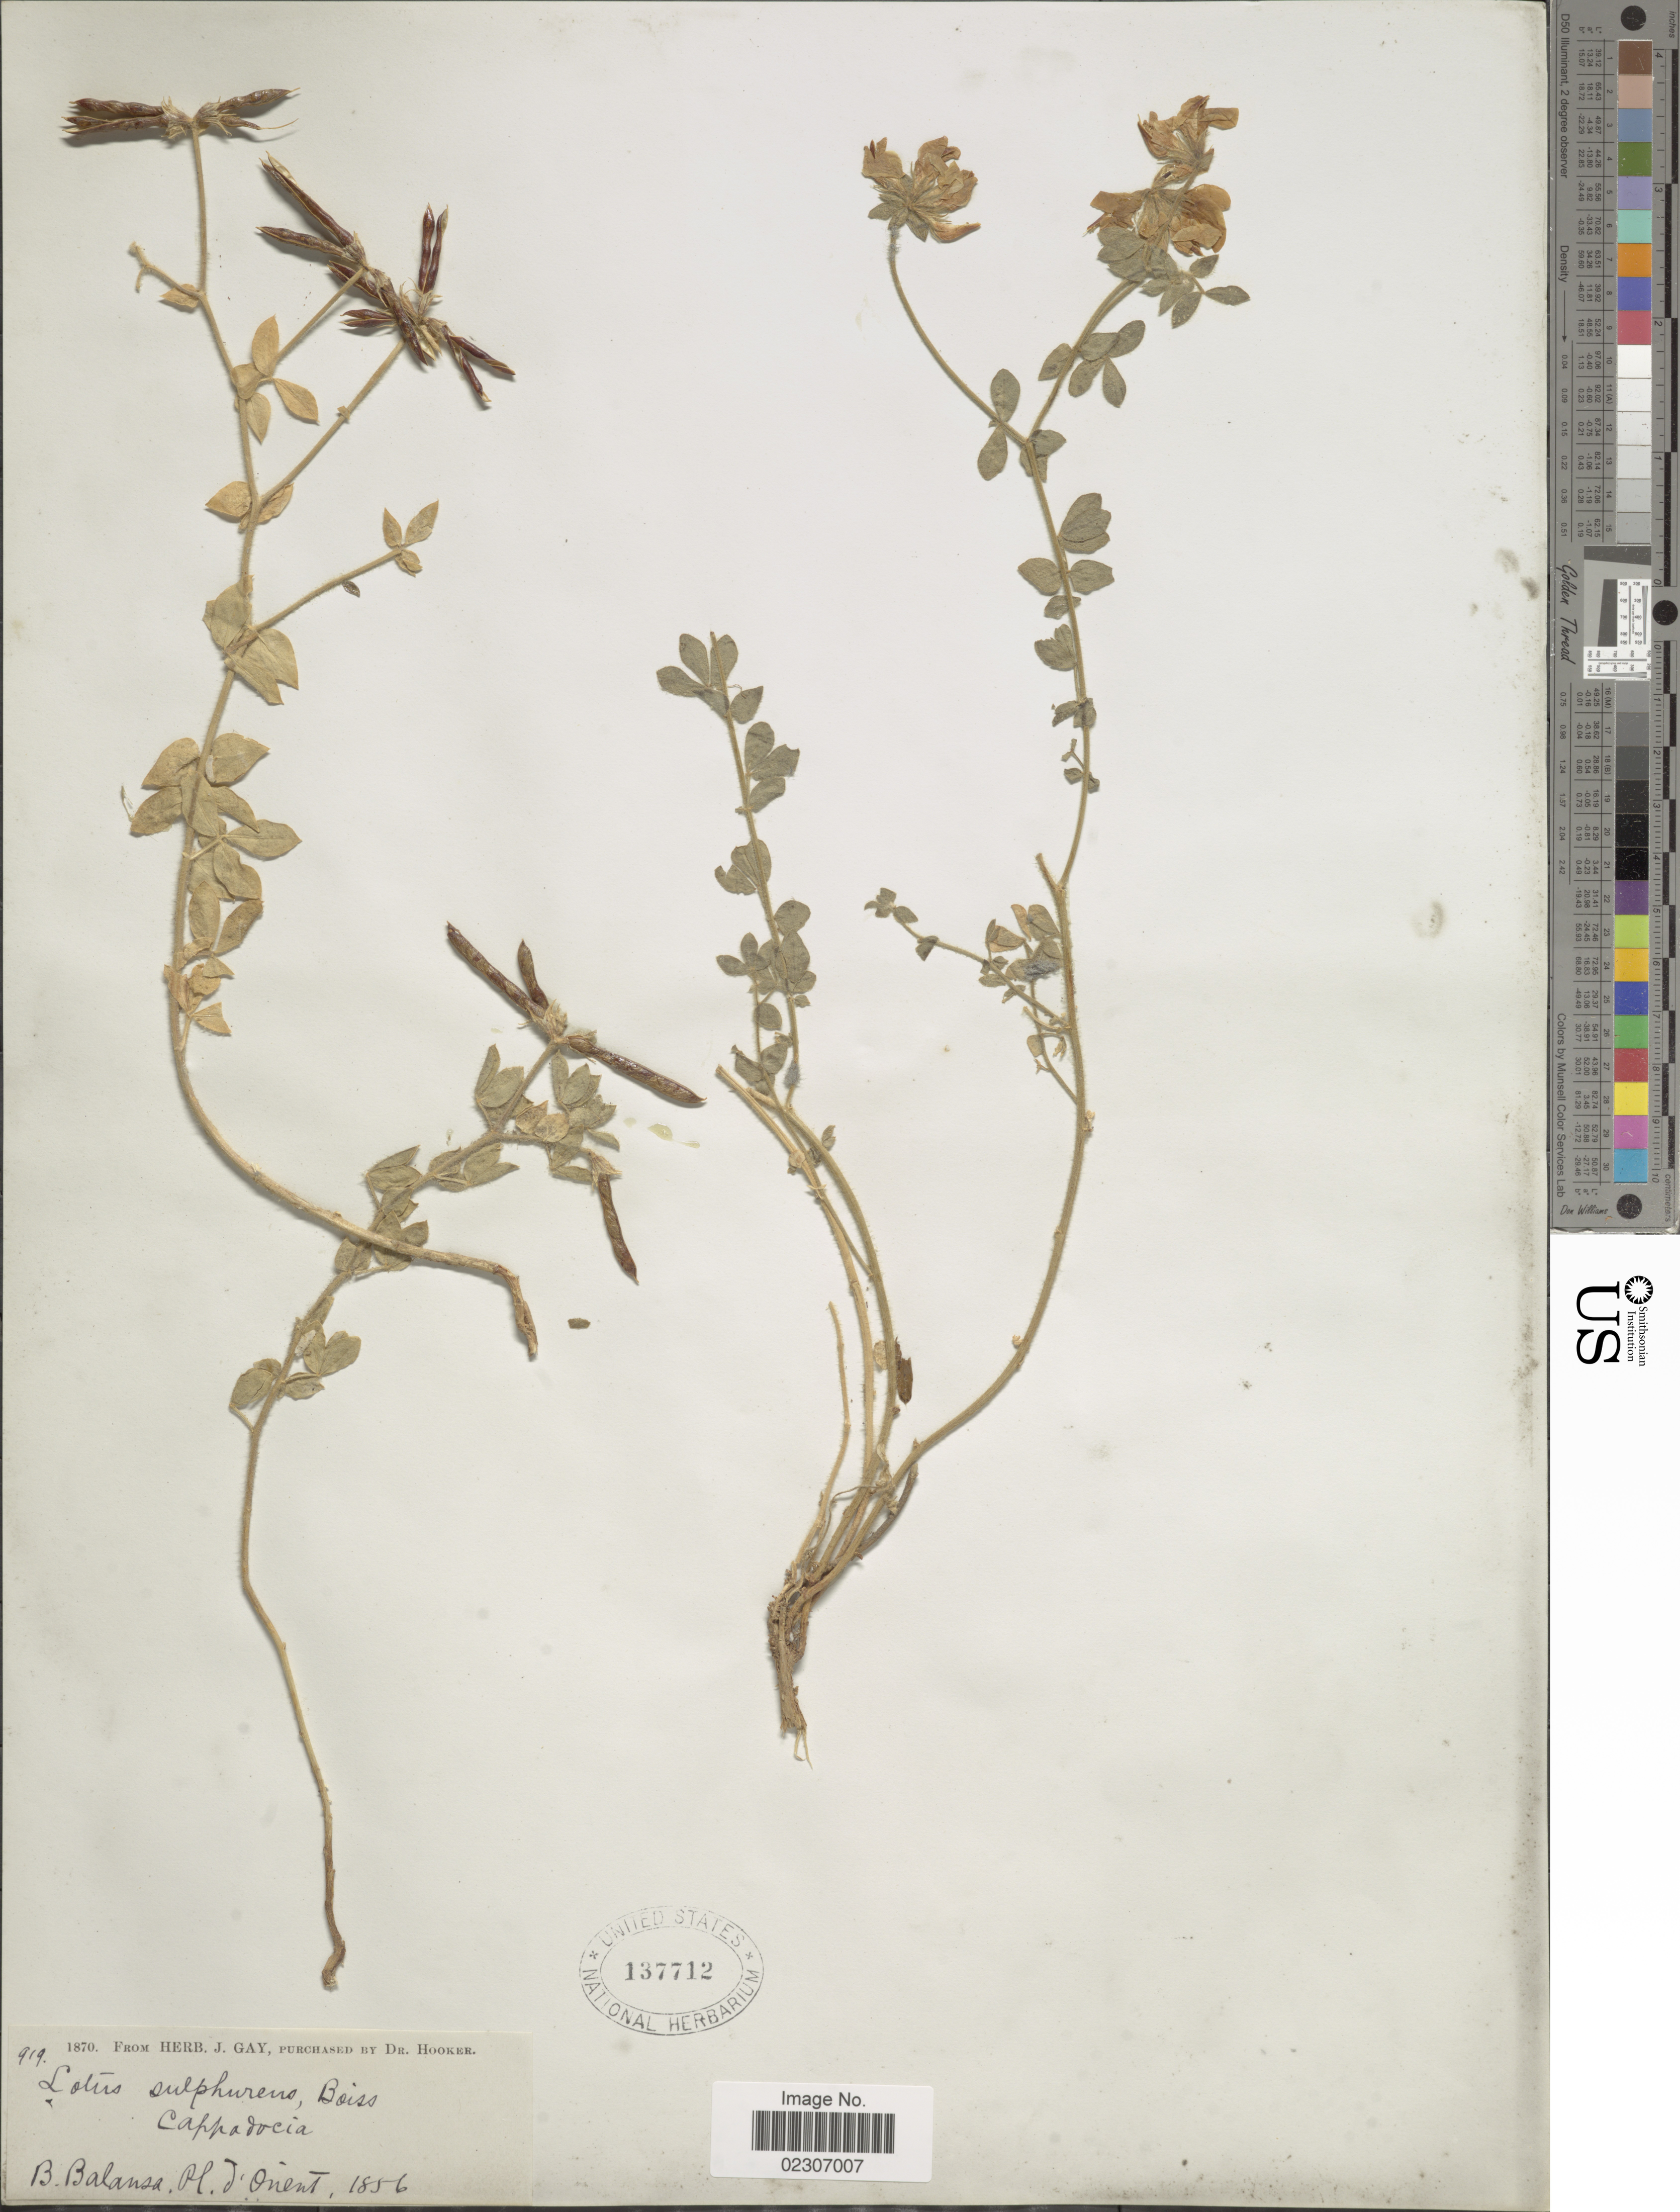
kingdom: Plantae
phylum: Tracheophyta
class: Magnoliopsida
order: Fabales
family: Fabaceae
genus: Lotus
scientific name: Lotus sulphureus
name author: Greene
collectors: B. Balansa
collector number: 919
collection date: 1856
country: Turkey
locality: Pl d. Orient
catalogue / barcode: US 137712